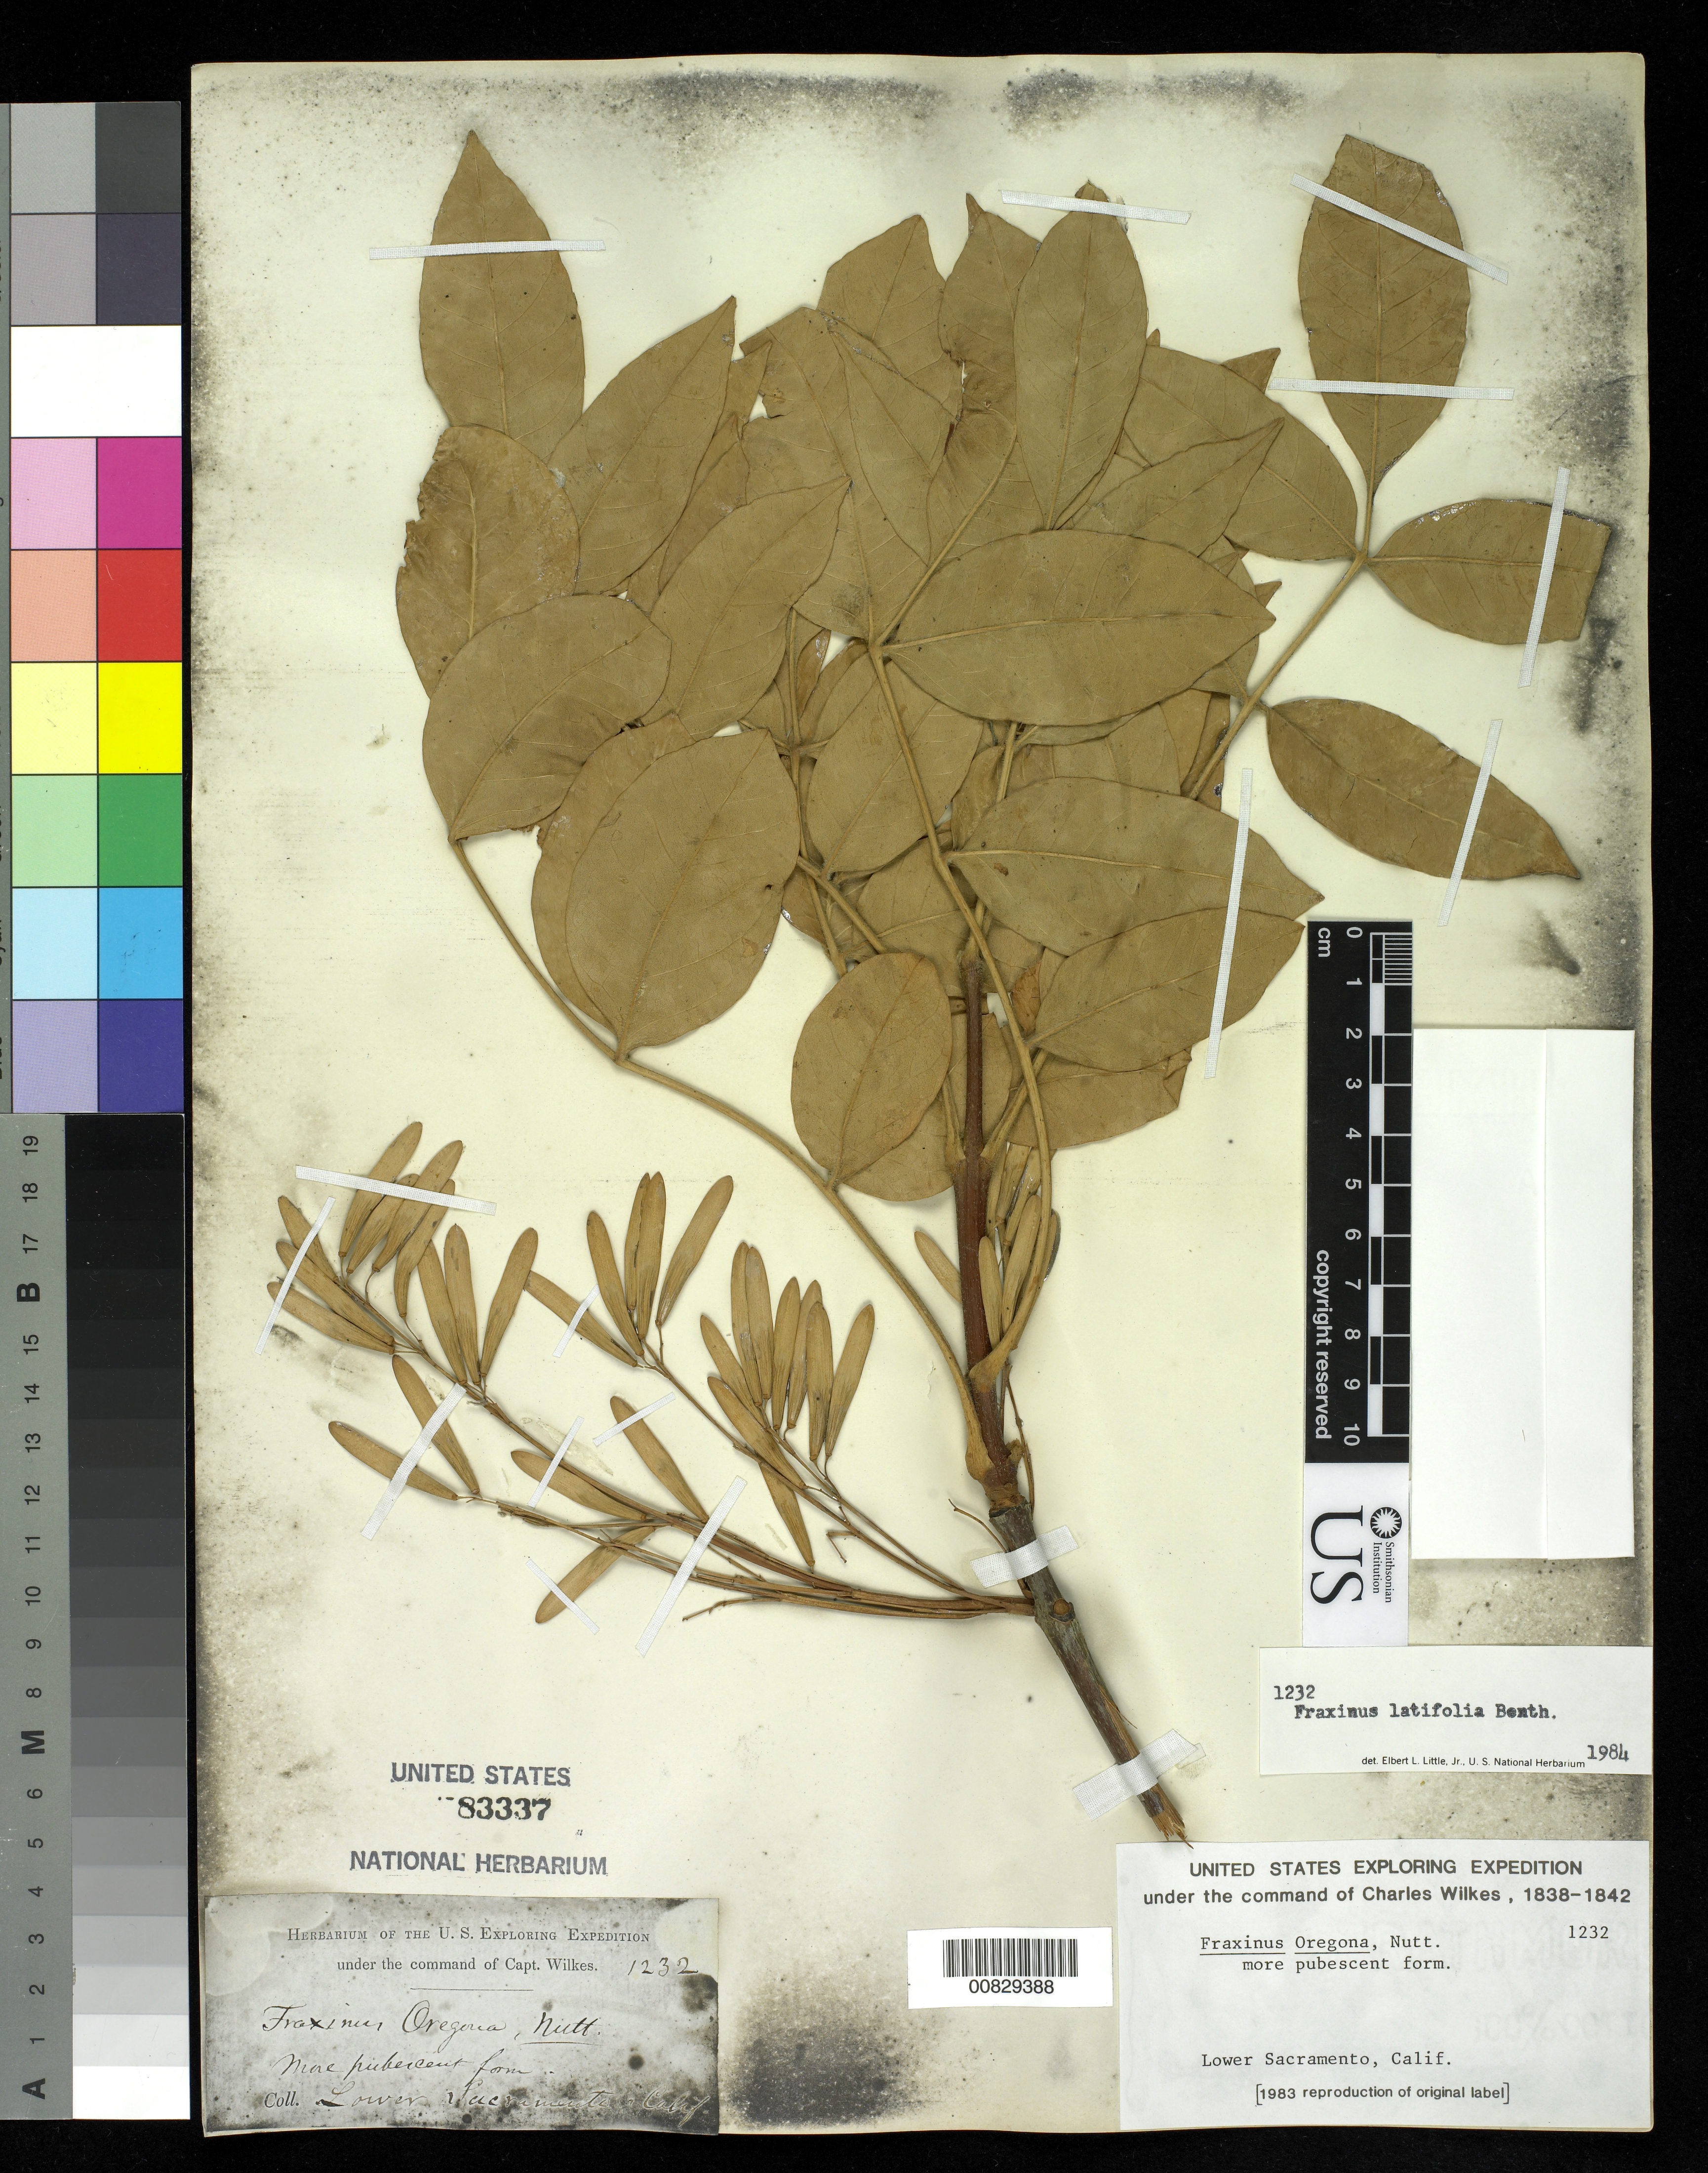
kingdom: Plantae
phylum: Tracheophyta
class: Magnoliopsida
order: Lamiales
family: Oleaceae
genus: Fraxinus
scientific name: Fraxinus latifolia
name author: Benth.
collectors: Wilkes Explor. Exped.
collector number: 1232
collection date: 1838/1842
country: United States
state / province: California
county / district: Sacramento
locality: Lower Sacramento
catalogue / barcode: US 83337